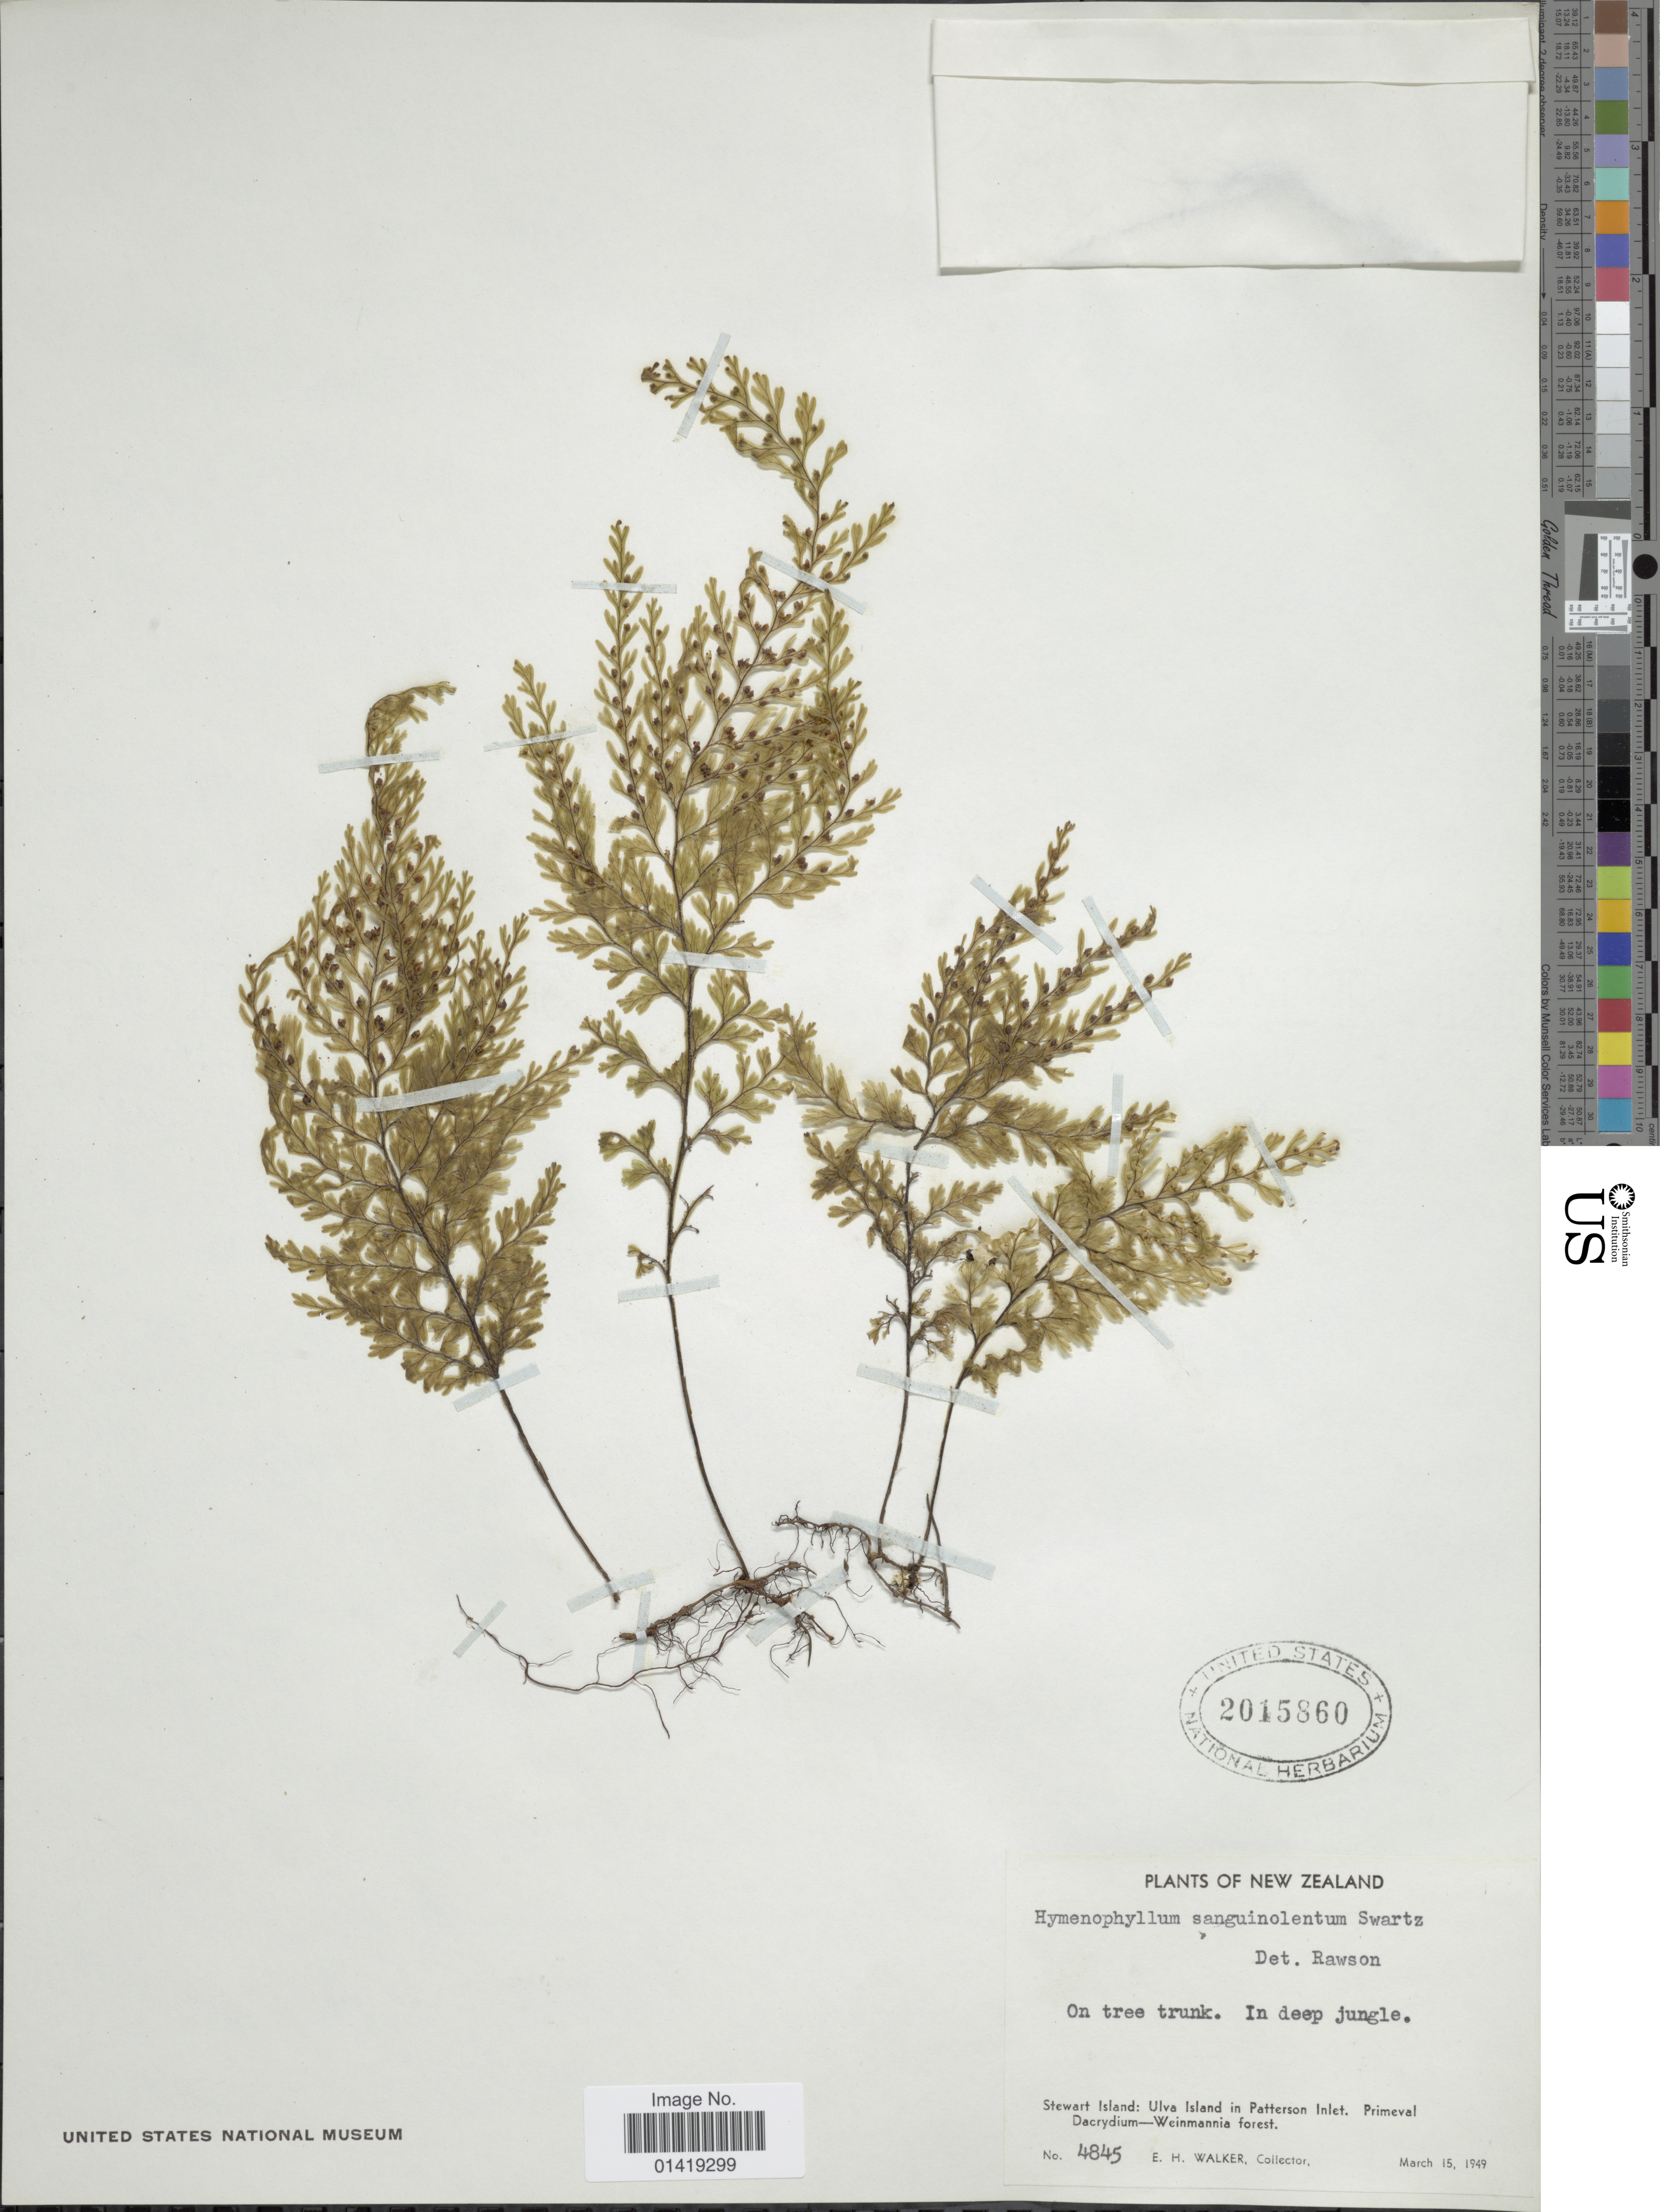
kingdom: Plantae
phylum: Tracheophyta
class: Polypodiopsida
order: Hymenophyllales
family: Hymenophyllaceae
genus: Hymenophyllum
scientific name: Hymenophyllum sanguinolentum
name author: (G. Forst.) Sw.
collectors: E. H. Walker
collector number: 4845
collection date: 1949-03-15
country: New Zealand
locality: Stewart Island: Ulva Island in Patterson Inlet.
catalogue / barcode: US 2015860